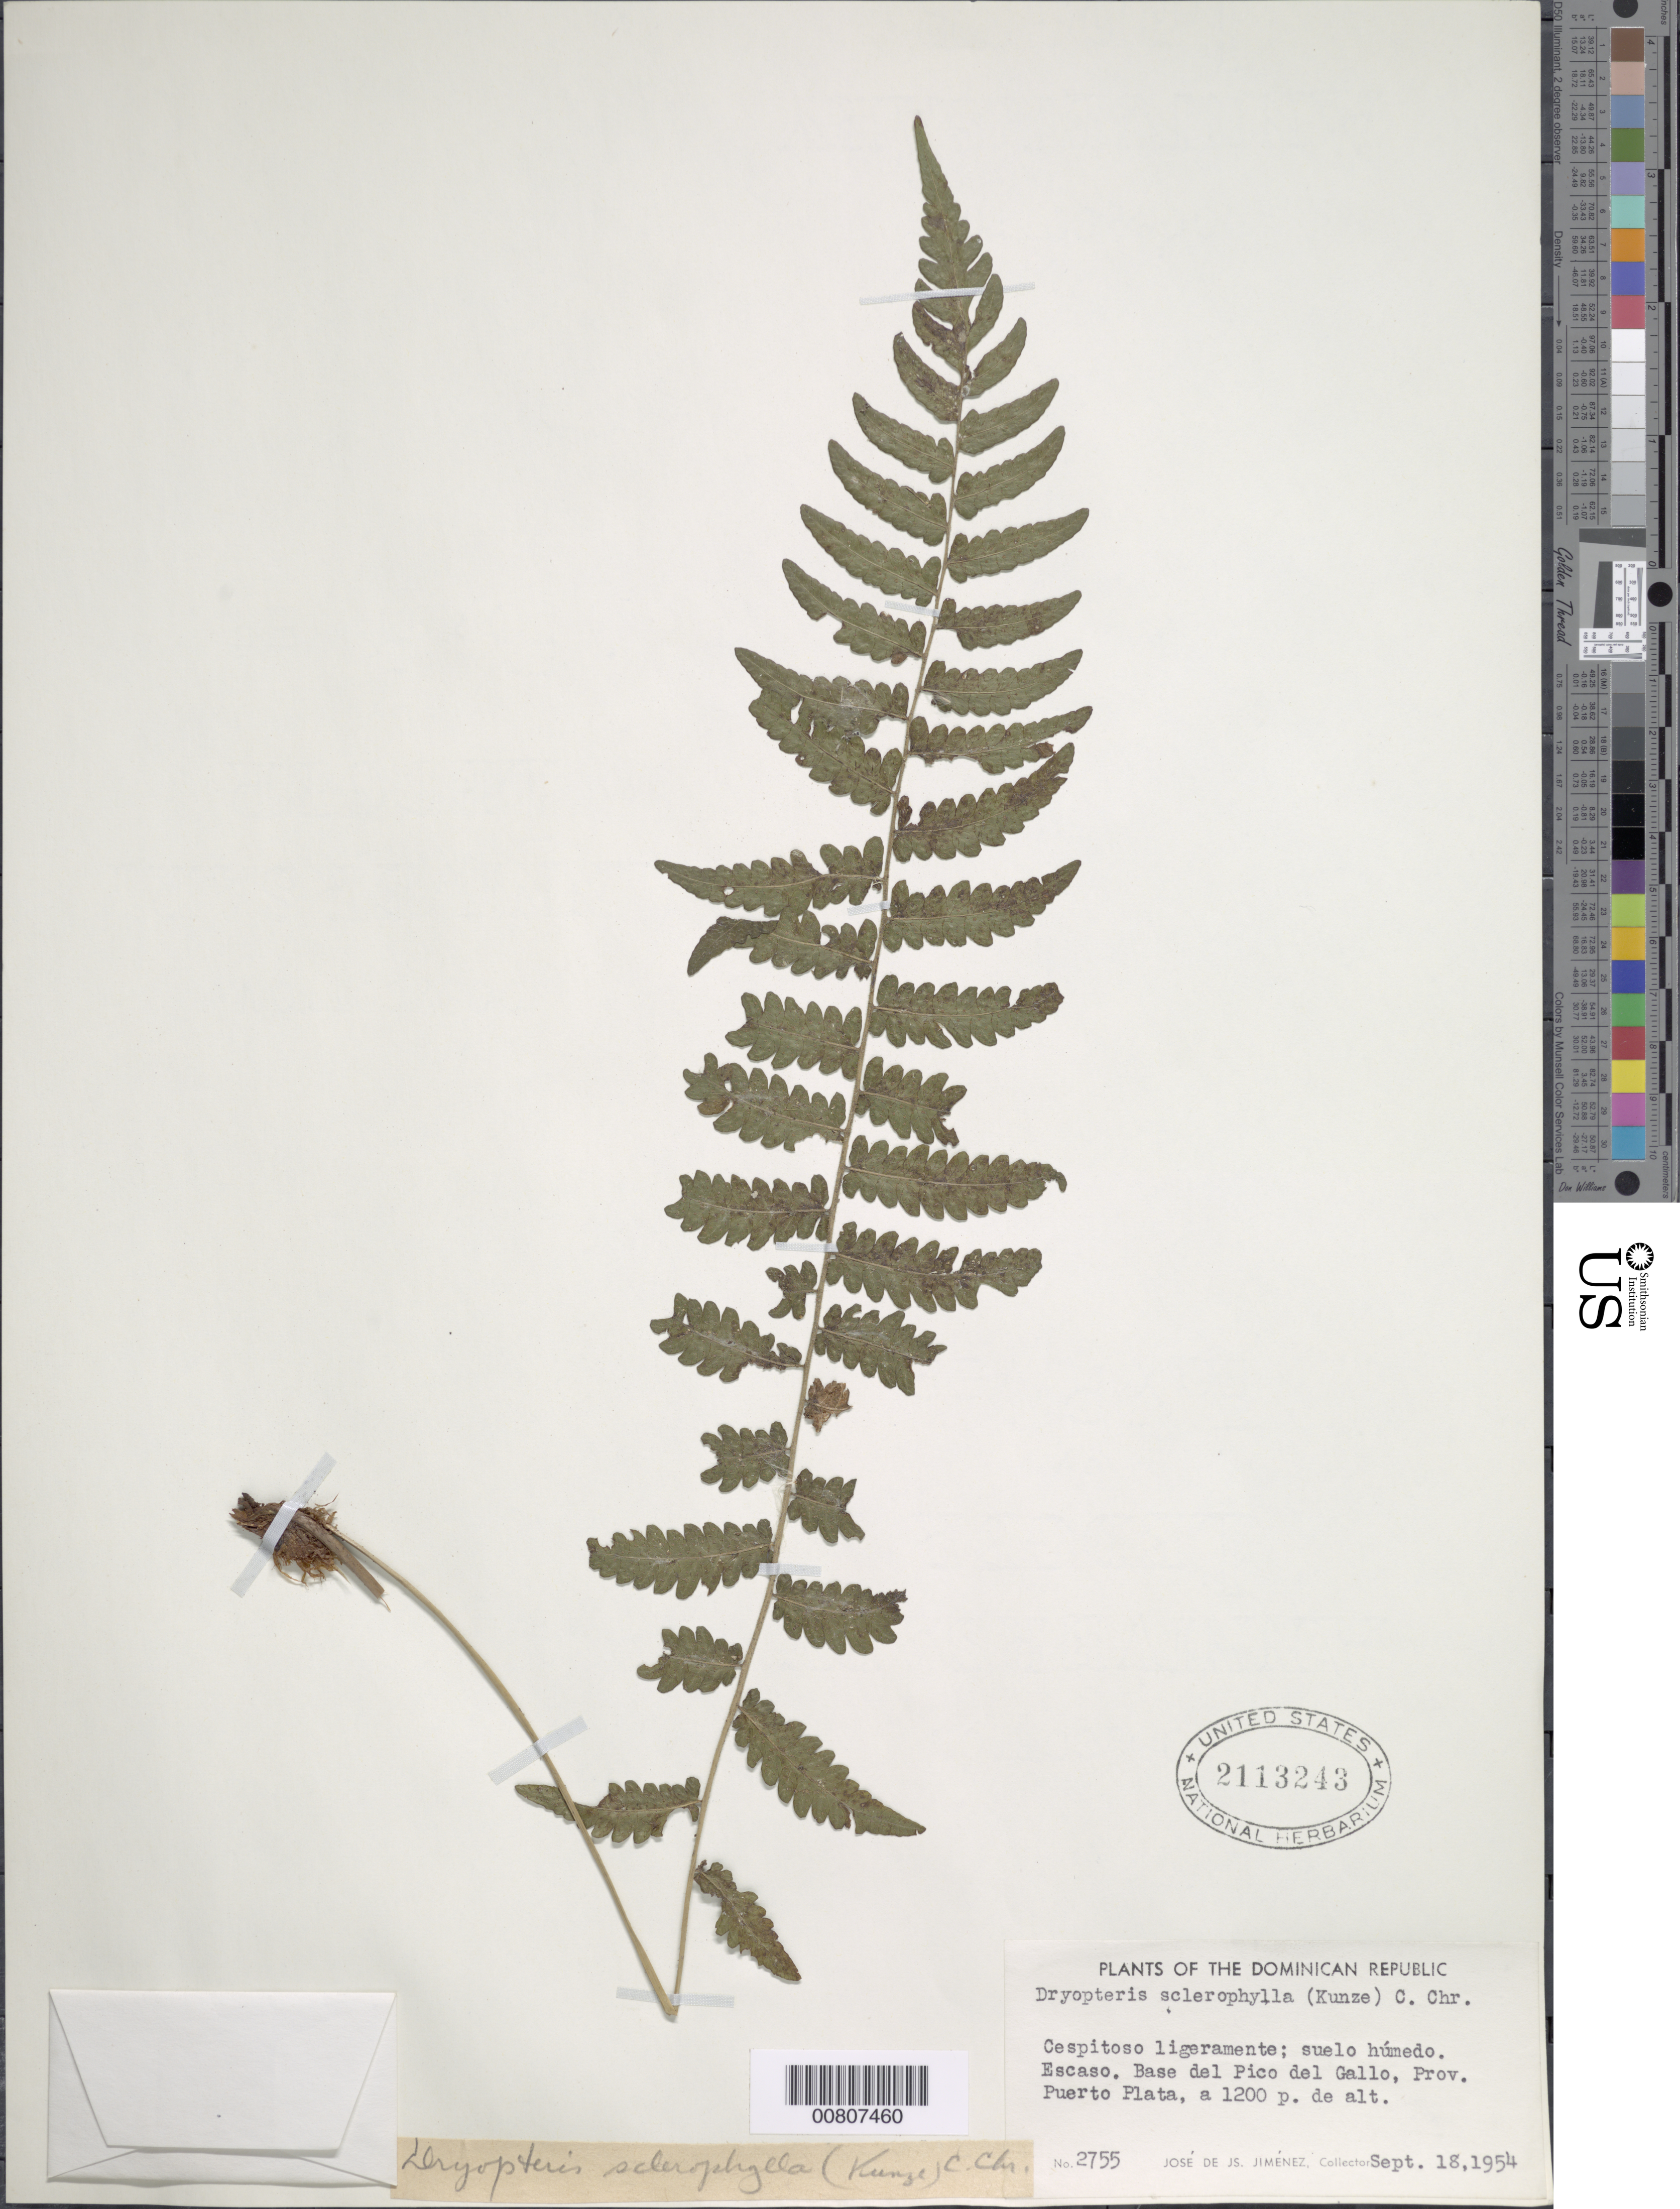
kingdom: Plantae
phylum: Tracheophyta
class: Polypodiopsida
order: Polypodiales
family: Thelypteridaceae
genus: Goniopteris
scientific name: Goniopteris sclerophylla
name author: (Poepp.) C.V. Morton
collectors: J. J. Jiménez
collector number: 2755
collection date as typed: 18 Sep 1954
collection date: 1954-09-18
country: Dominican Republic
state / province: Puerto Plata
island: Hispaniola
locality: Pico del Gallo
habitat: Suelo humedo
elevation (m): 366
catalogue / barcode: US 2113243